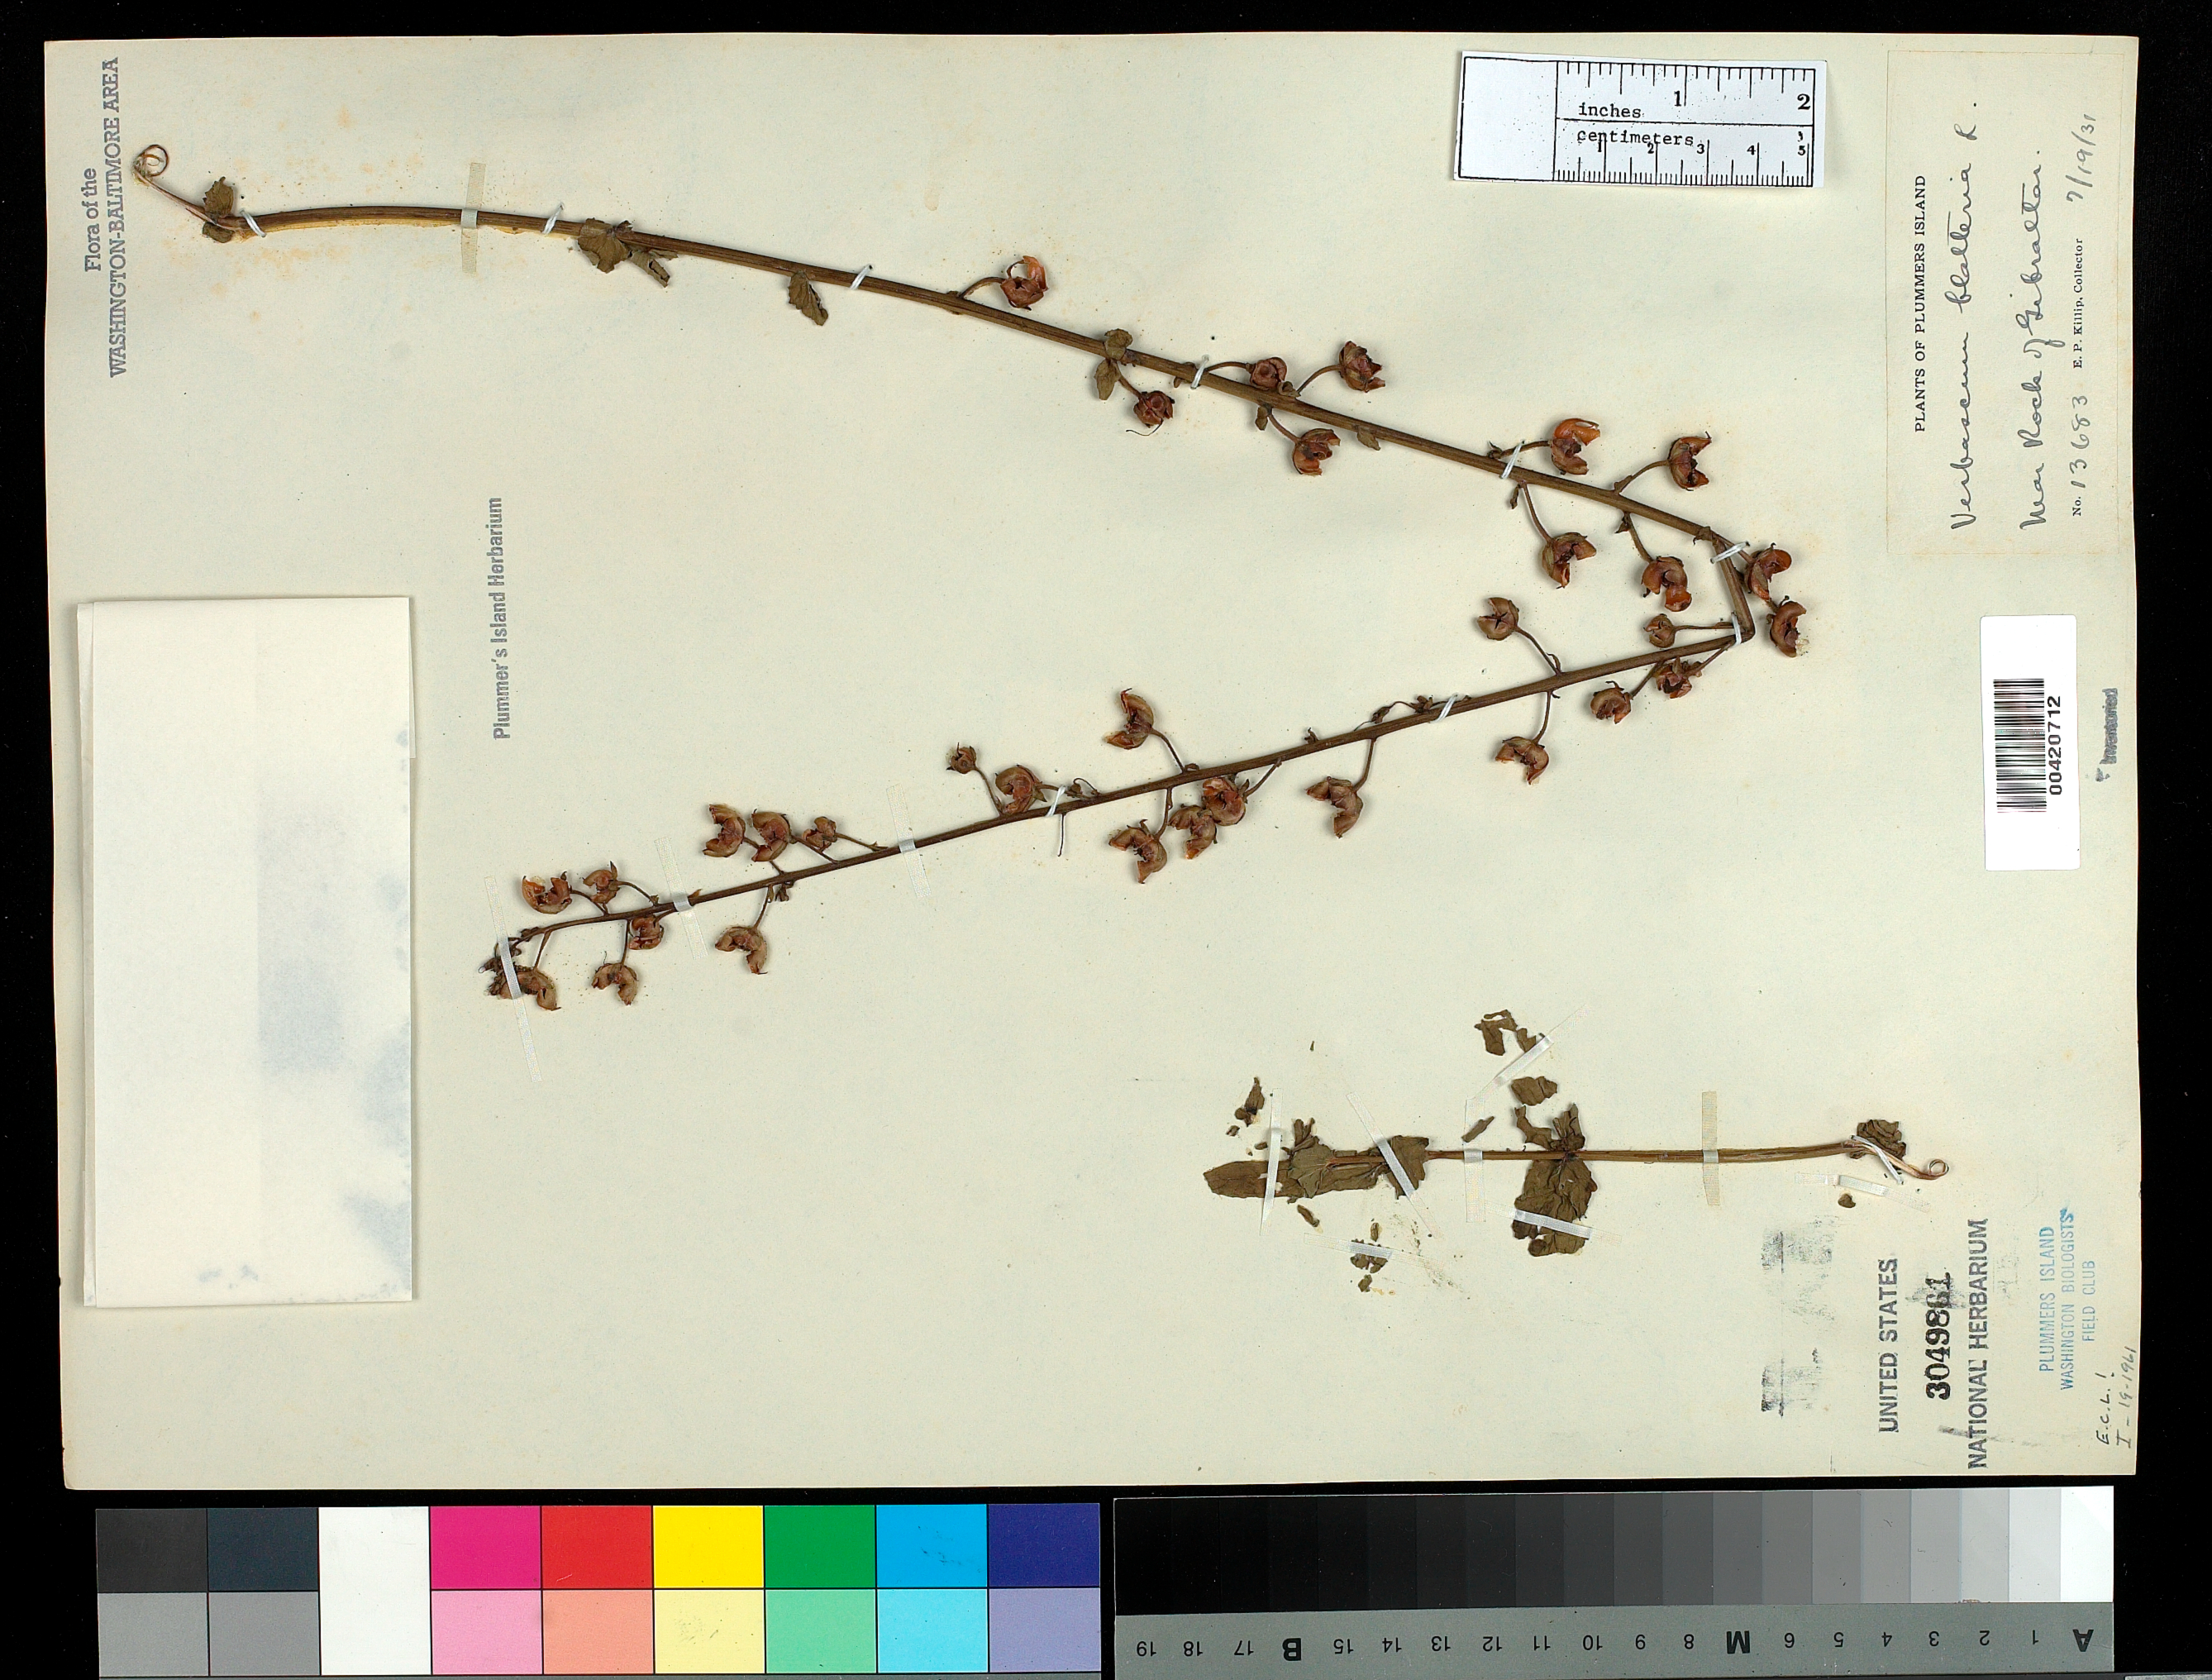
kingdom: Plantae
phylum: Tracheophyta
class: Magnoliopsida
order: Lamiales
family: Scrophulariaceae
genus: Verbascum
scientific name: Verbascum blattaria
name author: L.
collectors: E. P. Killip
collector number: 13683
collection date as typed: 19 Jul 1931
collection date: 1931-07-19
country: United States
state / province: Maryland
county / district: Montgomery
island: Plummers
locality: Plummer's Island; near Rock of Gibraltar C. & O. Canal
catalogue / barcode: US 3049861